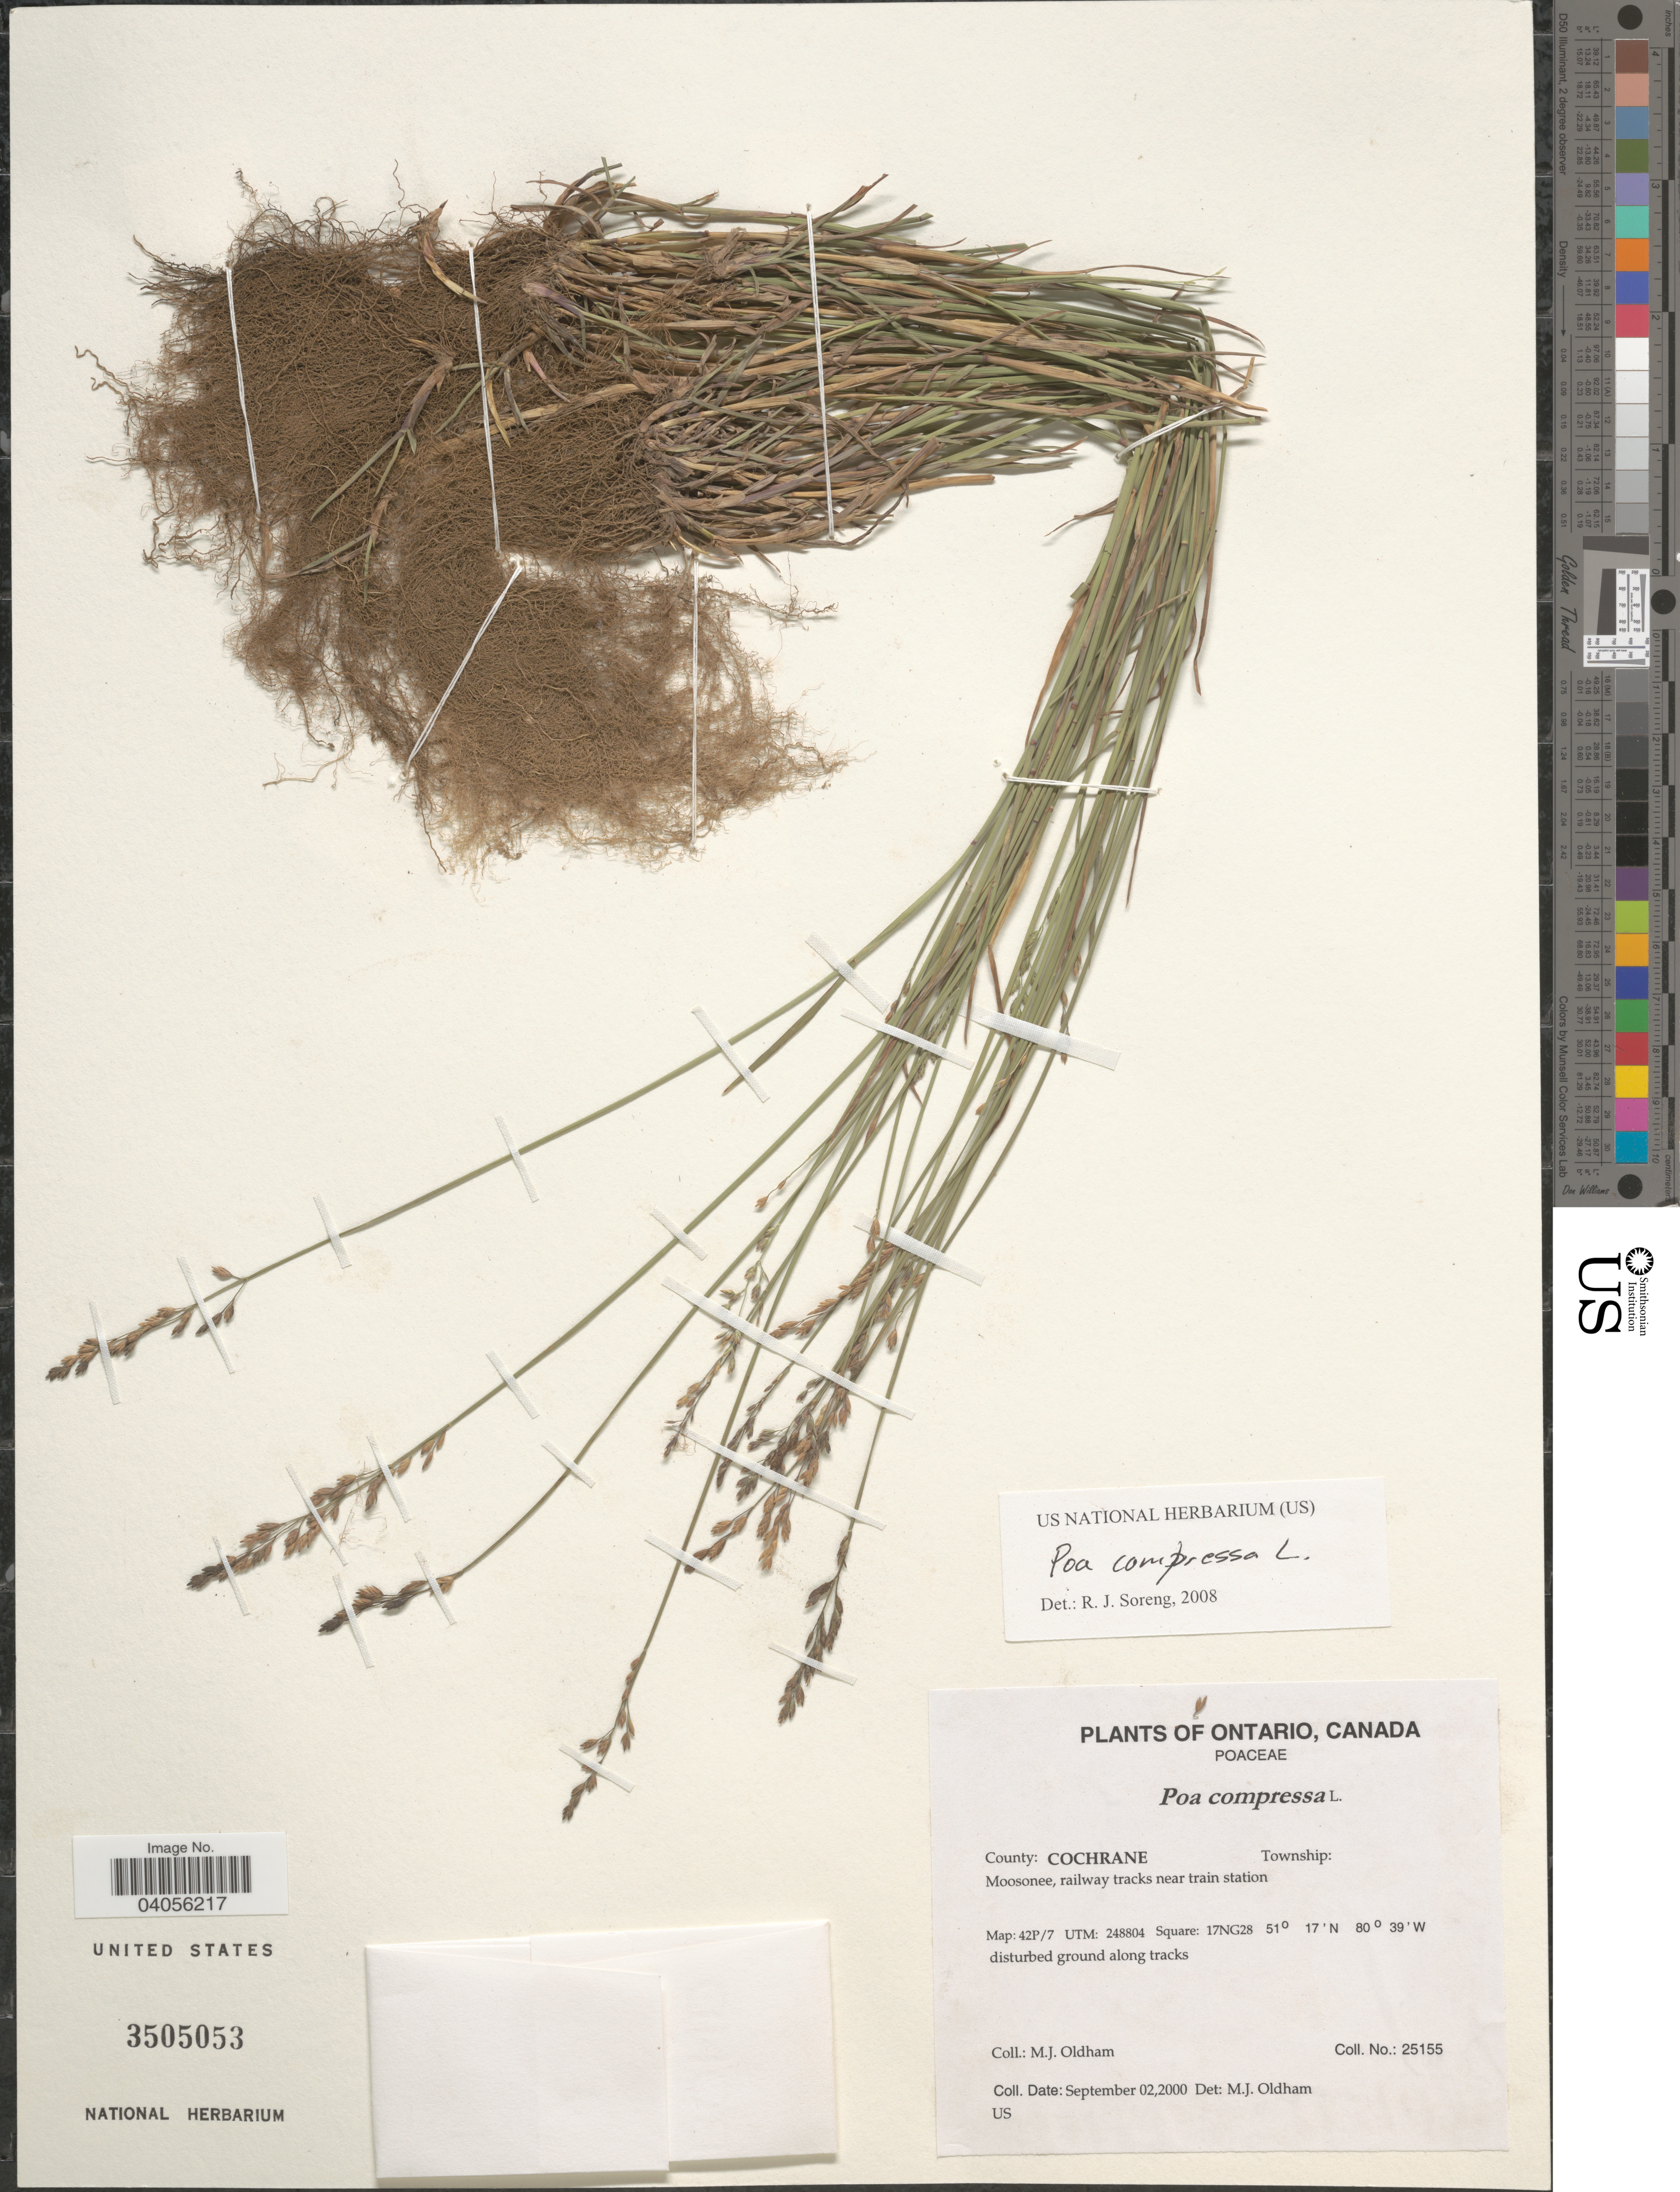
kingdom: Plantae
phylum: Tracheophyta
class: Liliopsida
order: Poales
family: Poaceae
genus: Poa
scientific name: Poa compressa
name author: L.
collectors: M. Oldham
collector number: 25155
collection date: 2000-09-02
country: Canada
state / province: Ontario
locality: County: Cochrane. Moosonee, railway tracks near train station. Map: 42P/7 UTM: 248804 Square: 17NG28.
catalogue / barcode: US 3505053